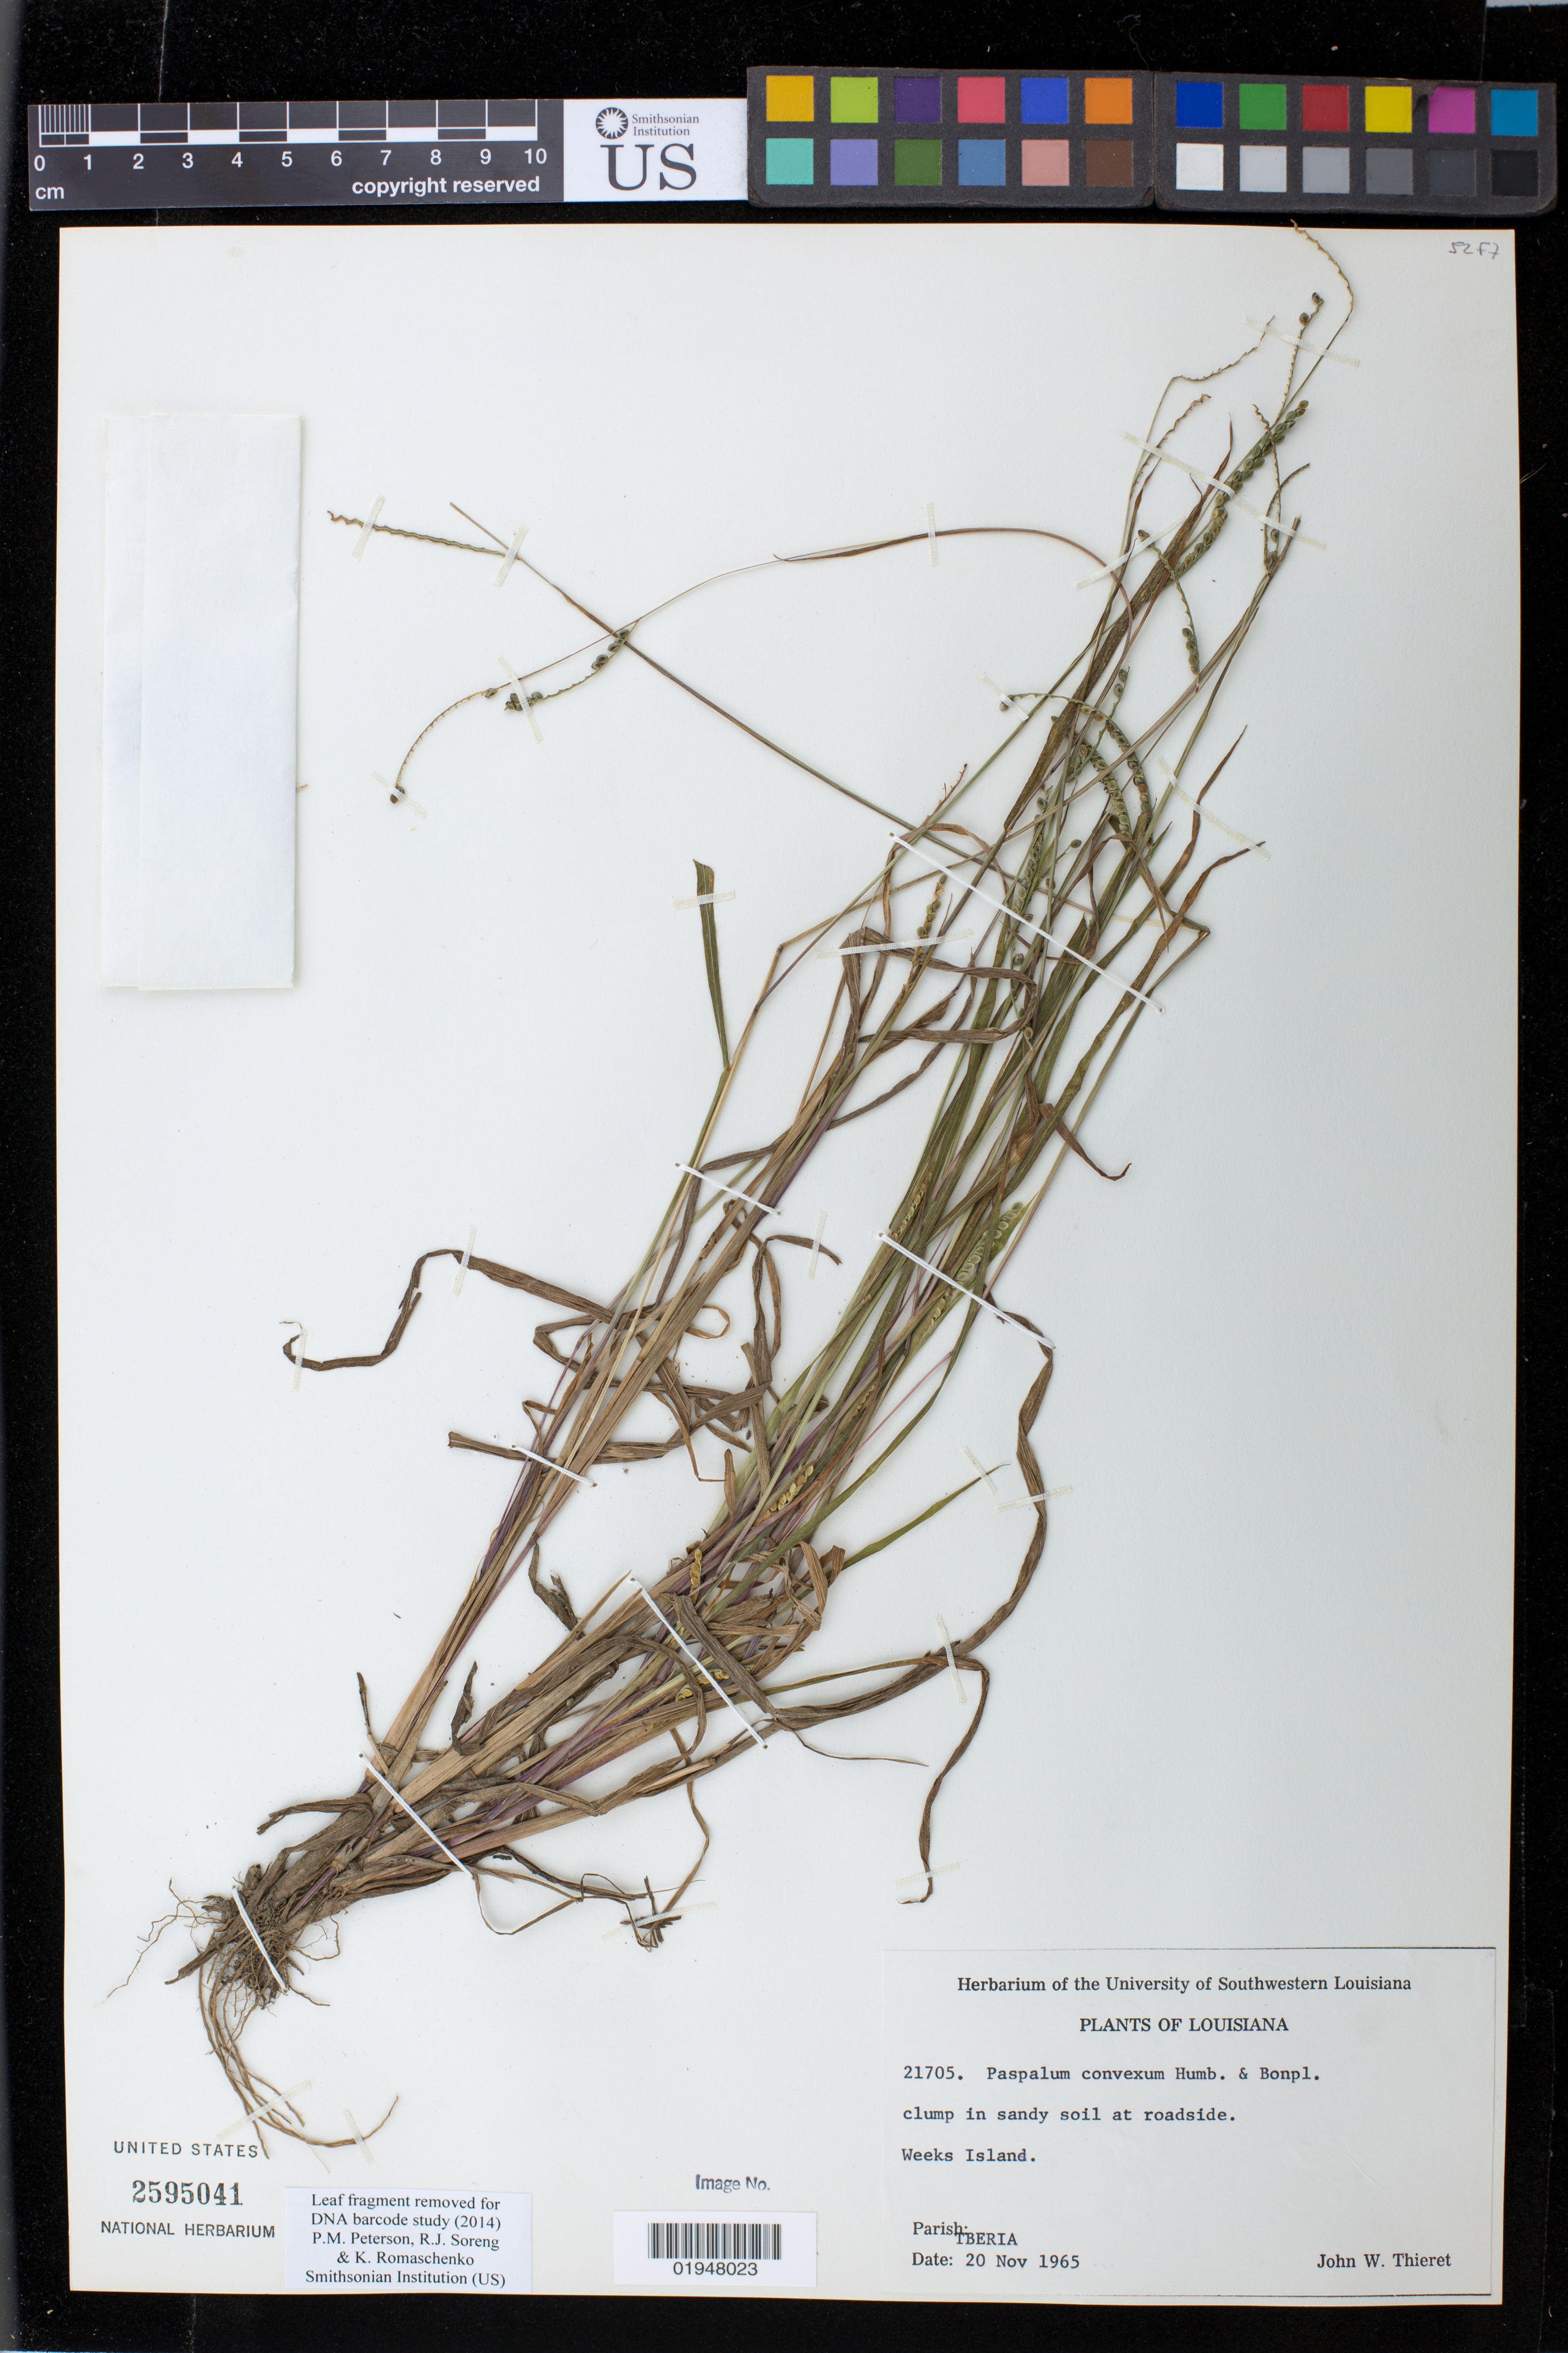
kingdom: Plantae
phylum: Tracheophyta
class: Liliopsida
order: Poales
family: Poaceae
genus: Paspalum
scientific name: Paspalum convexum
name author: Humb. & Bonpl. ex Flüggé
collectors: J. W. Thieret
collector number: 21705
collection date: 1965-11-20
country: United States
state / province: Louisiana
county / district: Iberia County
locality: Weeks Island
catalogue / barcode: US 2595041